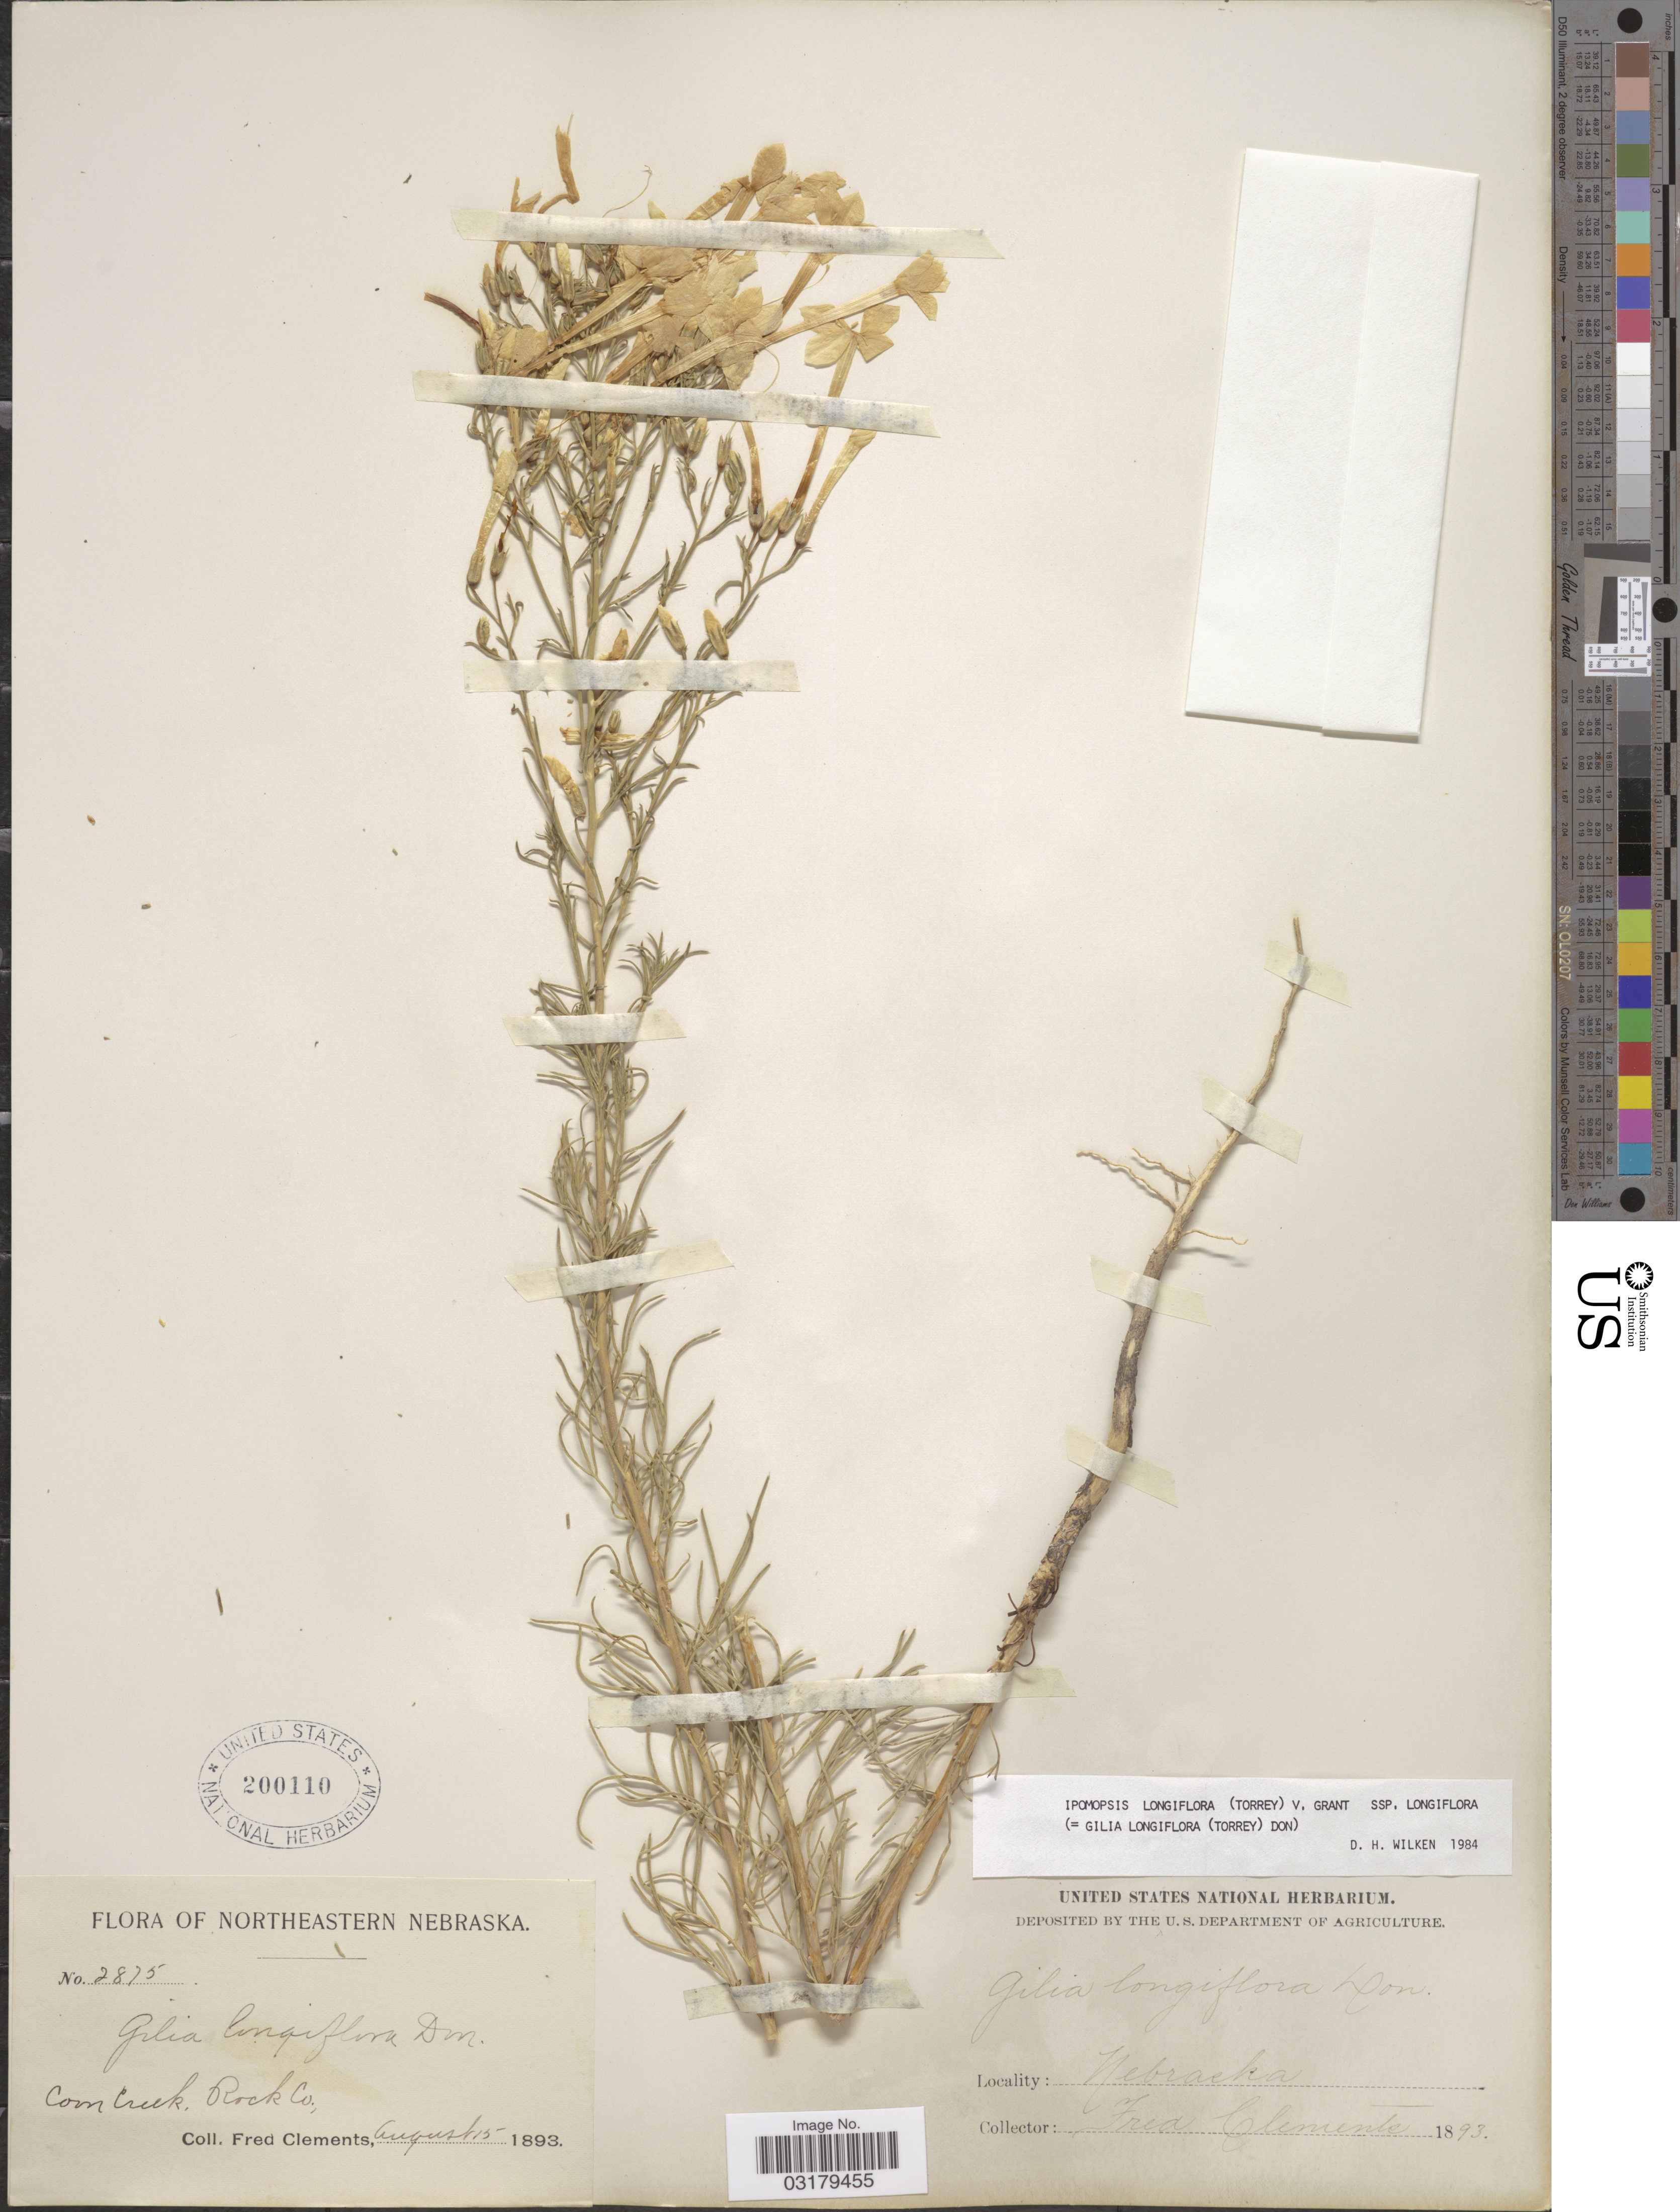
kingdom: Plantae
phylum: Tracheophyta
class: Magnoliopsida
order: Ericales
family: Polemoniaceae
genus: Ipomopsis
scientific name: Ipomopsis longiflora subsp. longiflora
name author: (Torr.) V.E. Grant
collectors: F. Clements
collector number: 2875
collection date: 1893-08-15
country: United States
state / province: Nebraska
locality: Northeastern Nebraska. Corn Creek, Rock Co.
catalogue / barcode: US 200110